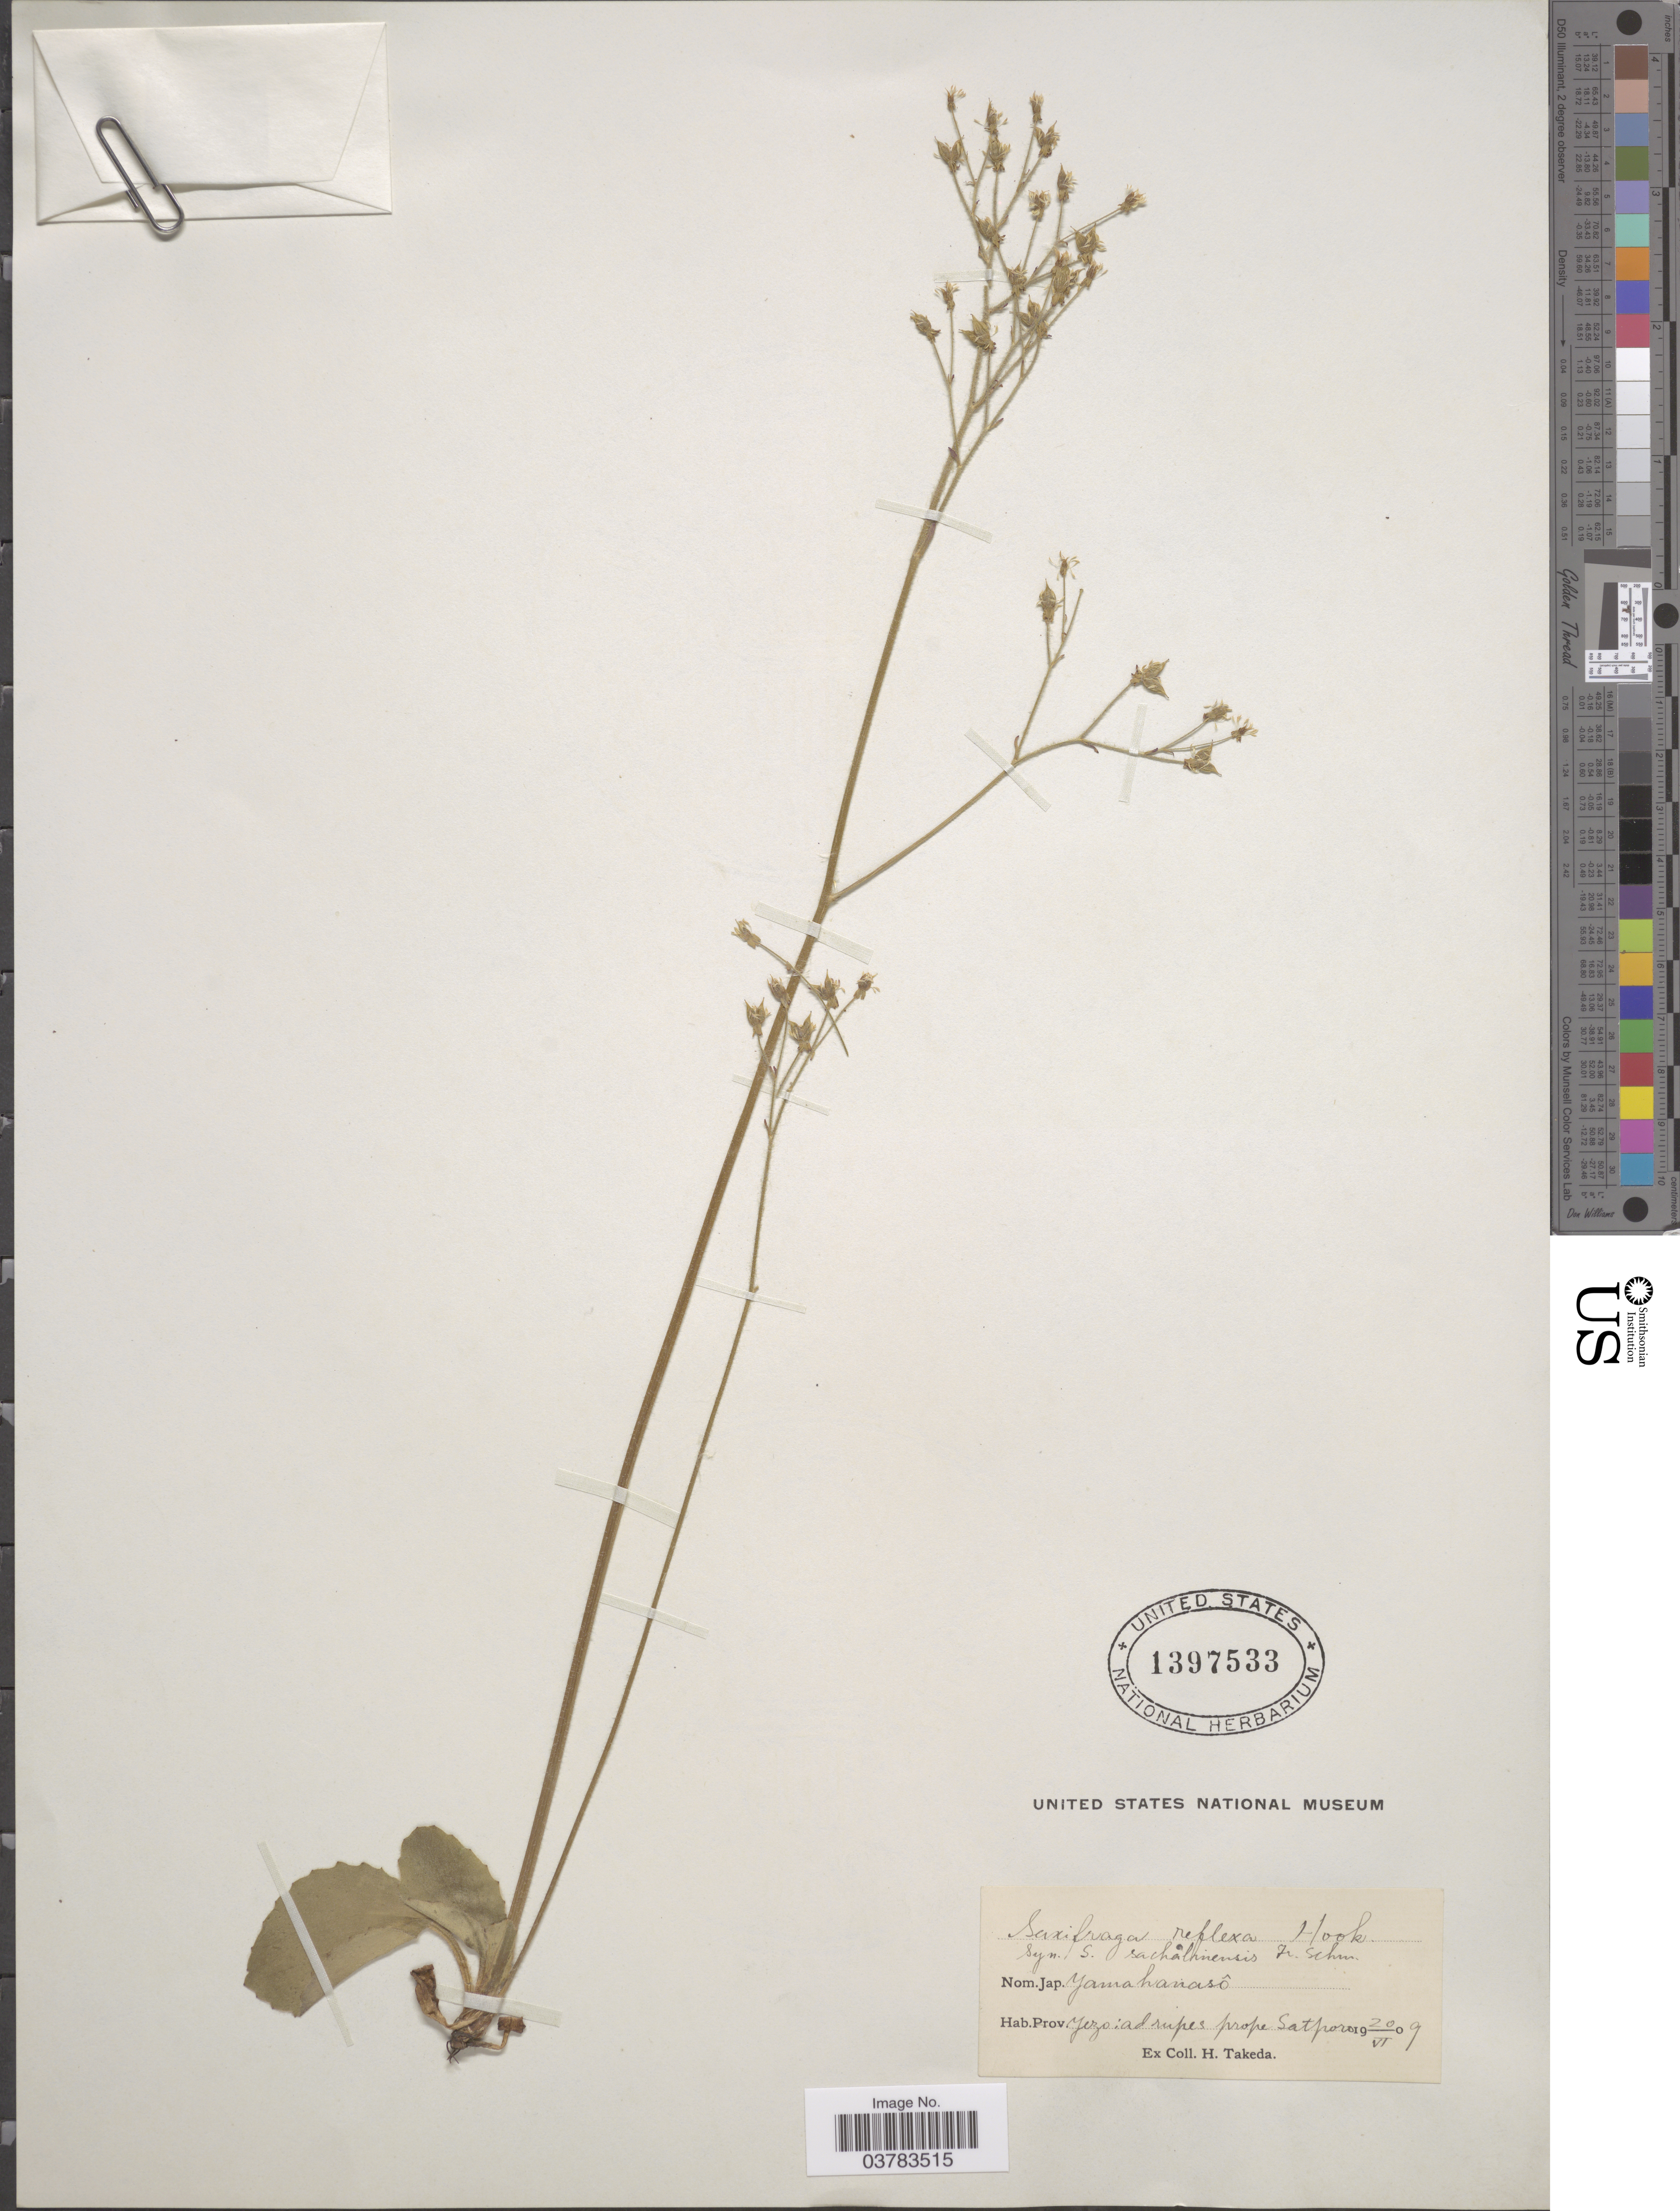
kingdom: Plantae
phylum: Tracheophyta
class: Magnoliopsida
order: Saxifragales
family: Saxifragaceae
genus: Micranthes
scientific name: Micranthes reflexa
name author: (Hook.) Small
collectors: H. Takeda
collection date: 1909-06-20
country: Japan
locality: Prov. Yezo: ad rupes prope Satporo.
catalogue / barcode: US 1397533